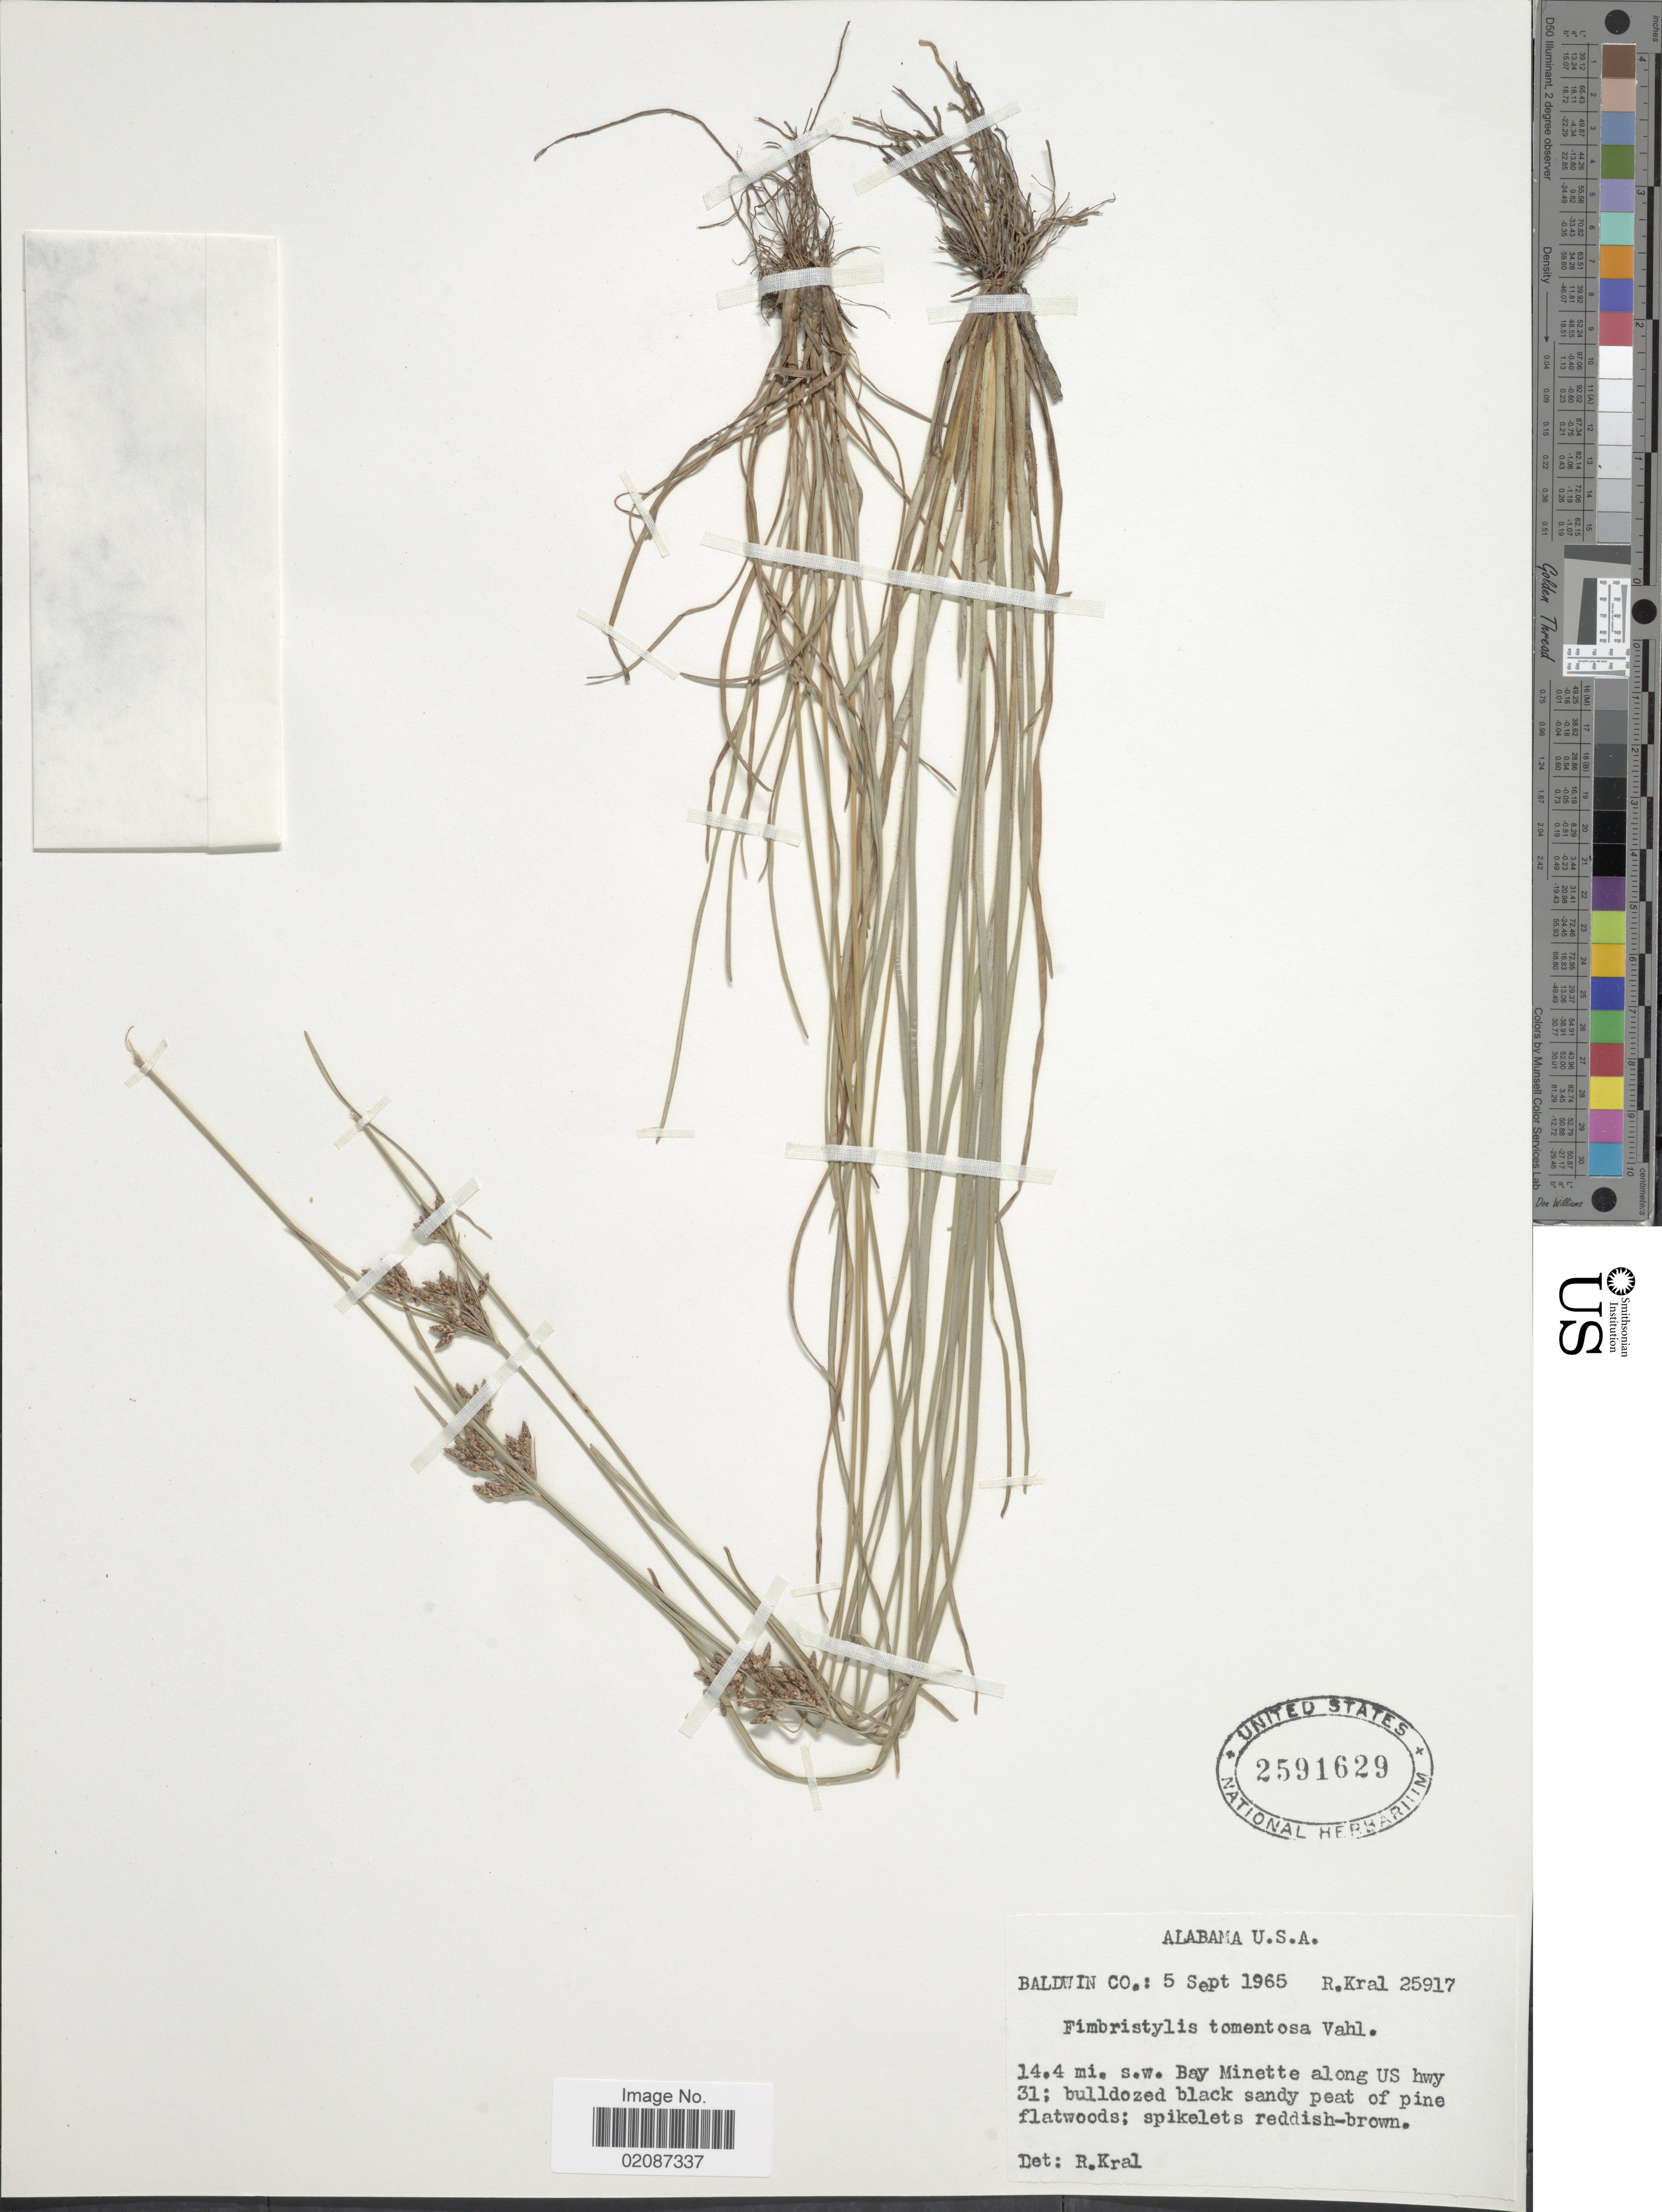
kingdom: Plantae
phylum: Tracheophyta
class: Liliopsida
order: Poales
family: Cyperaceae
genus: Fimbristylis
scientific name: Fimbristylis tomentosa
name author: Vahl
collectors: R. Kral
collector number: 25917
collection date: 1965-09-05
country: United States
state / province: Alabama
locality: Baldwin Co.: 14.4. mi. s.w. Bay Minette along hwy 31; bulldozed black sandy peat of pine flatwoods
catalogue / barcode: US 2591629